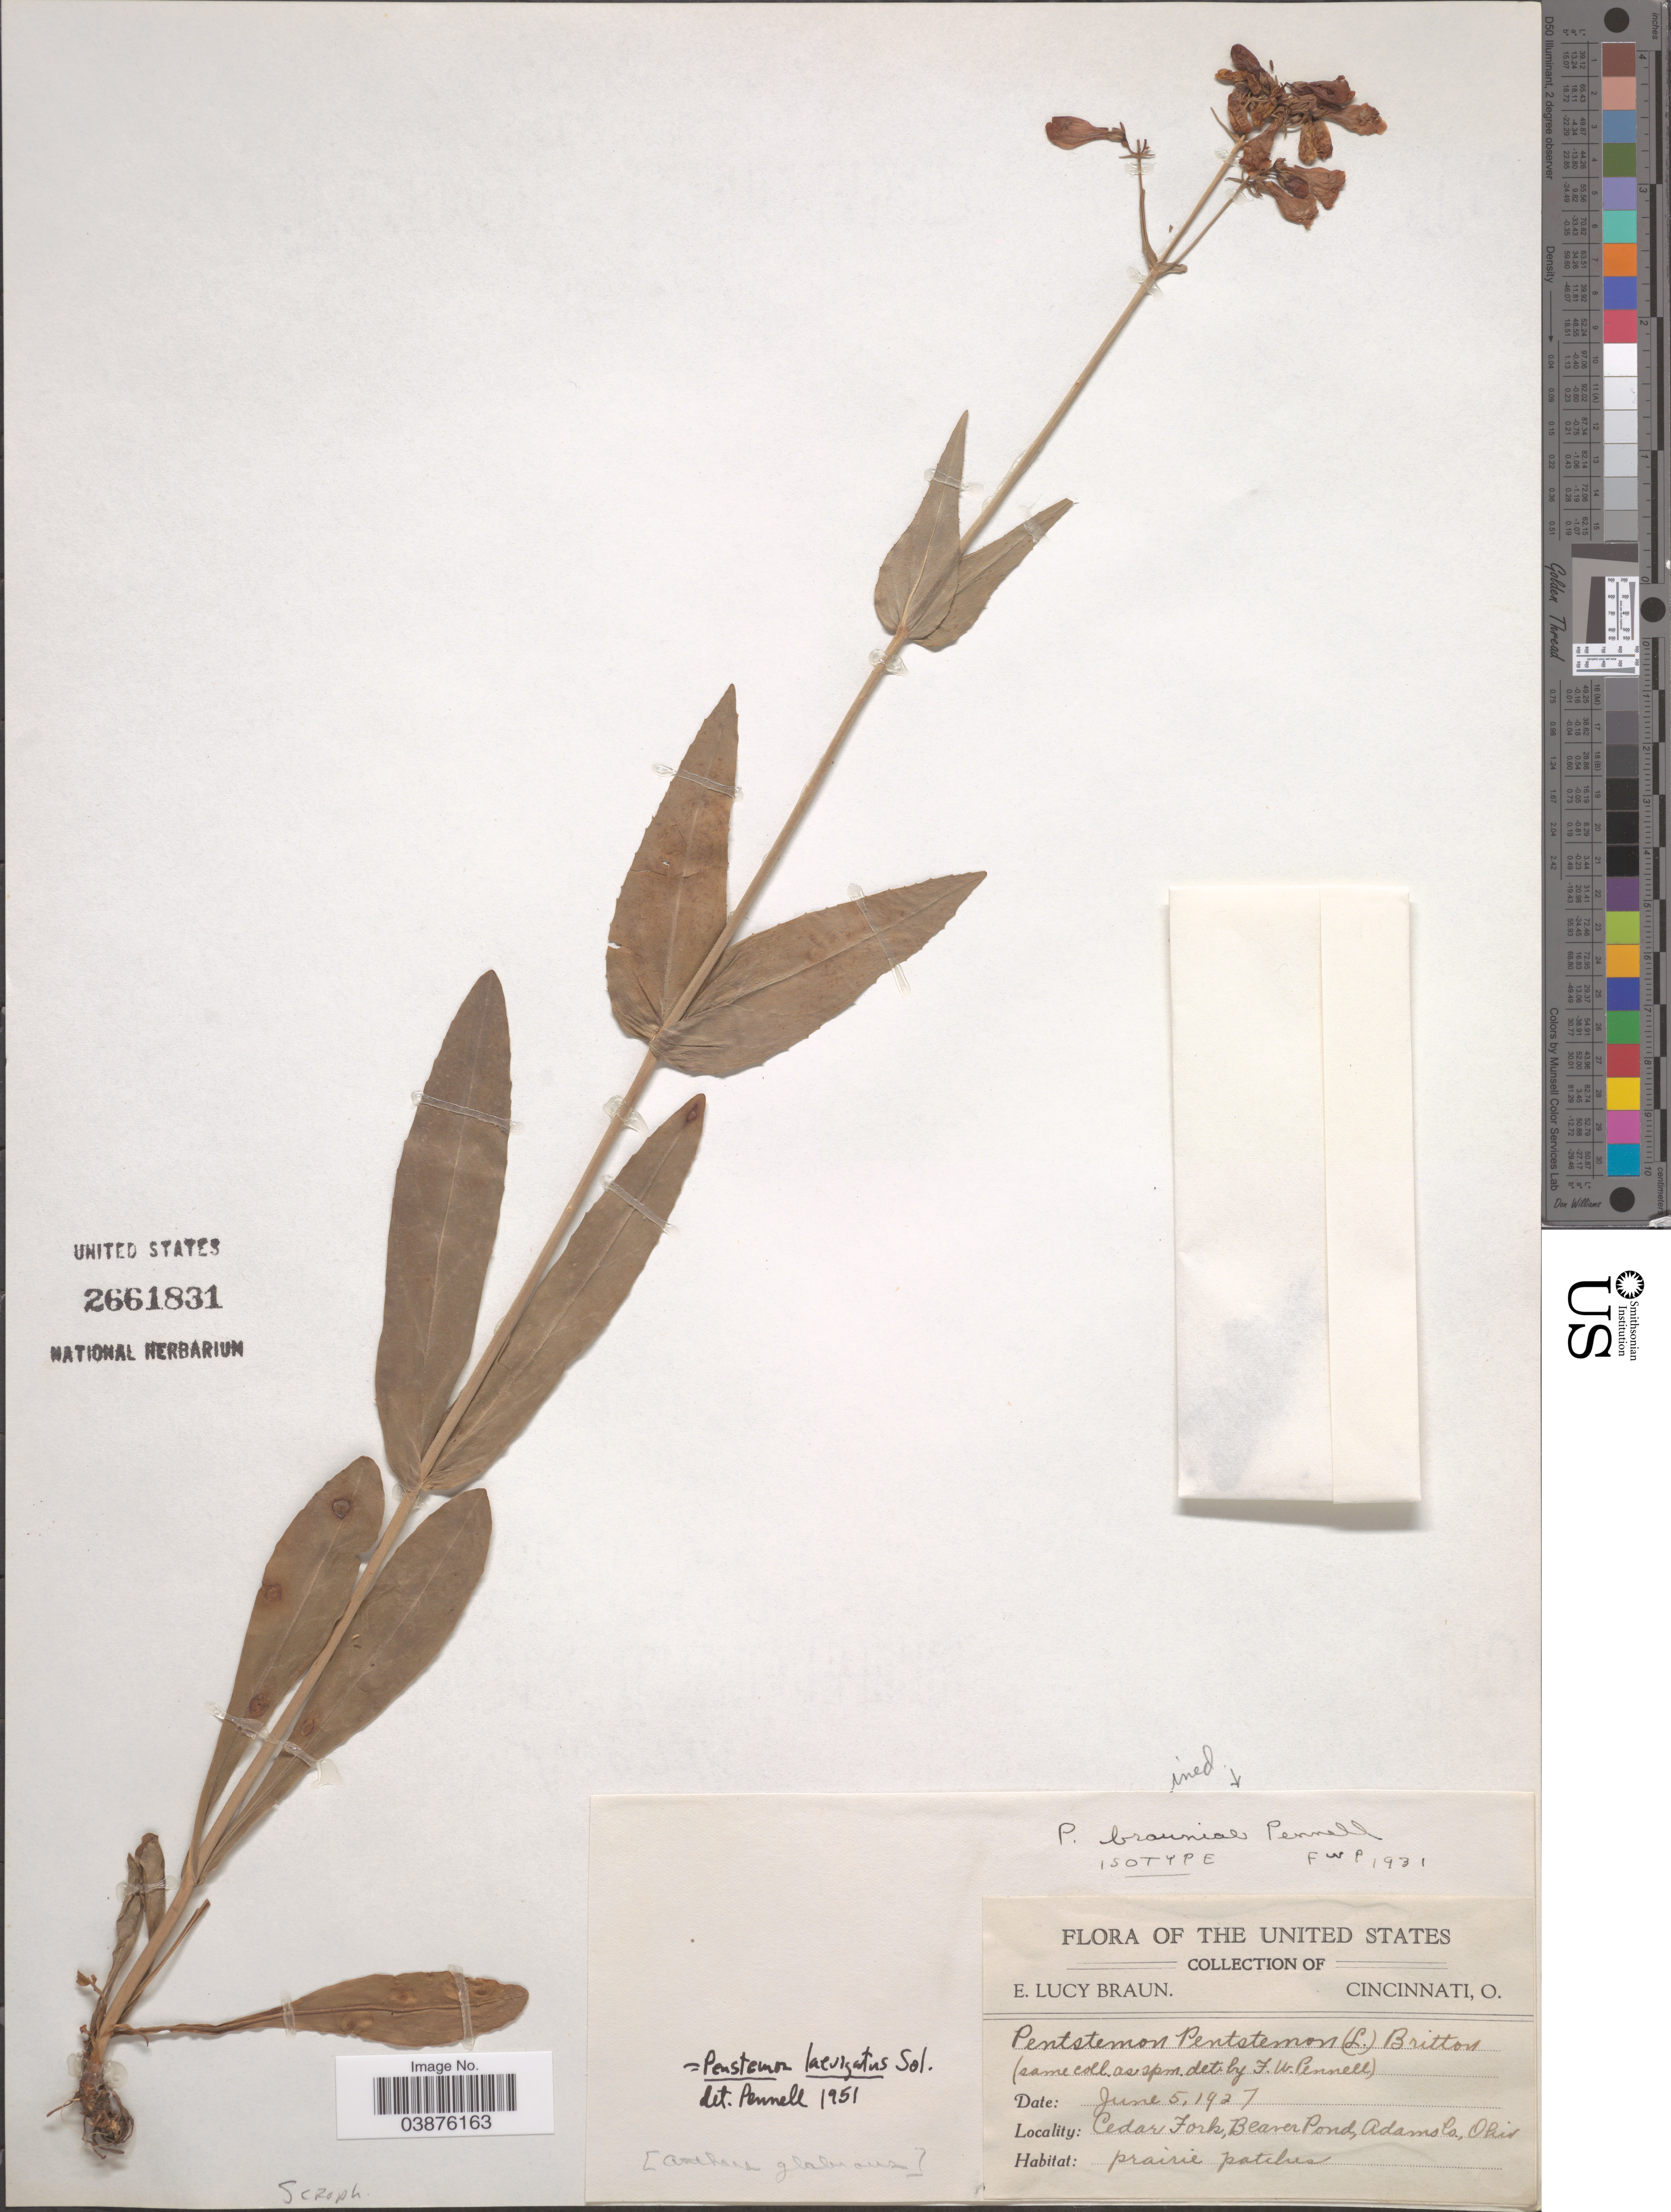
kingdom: Plantae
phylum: Tracheophyta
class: Magnoliopsida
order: Lamiales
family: Plantaginaceae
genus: Penstemon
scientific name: Penstemon laevigatus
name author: Aiton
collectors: E. L. Braun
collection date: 1927-06-05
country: United States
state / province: Ohio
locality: Cedar Fork, Beaver Pond, Adams Co.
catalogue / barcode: US 2661831